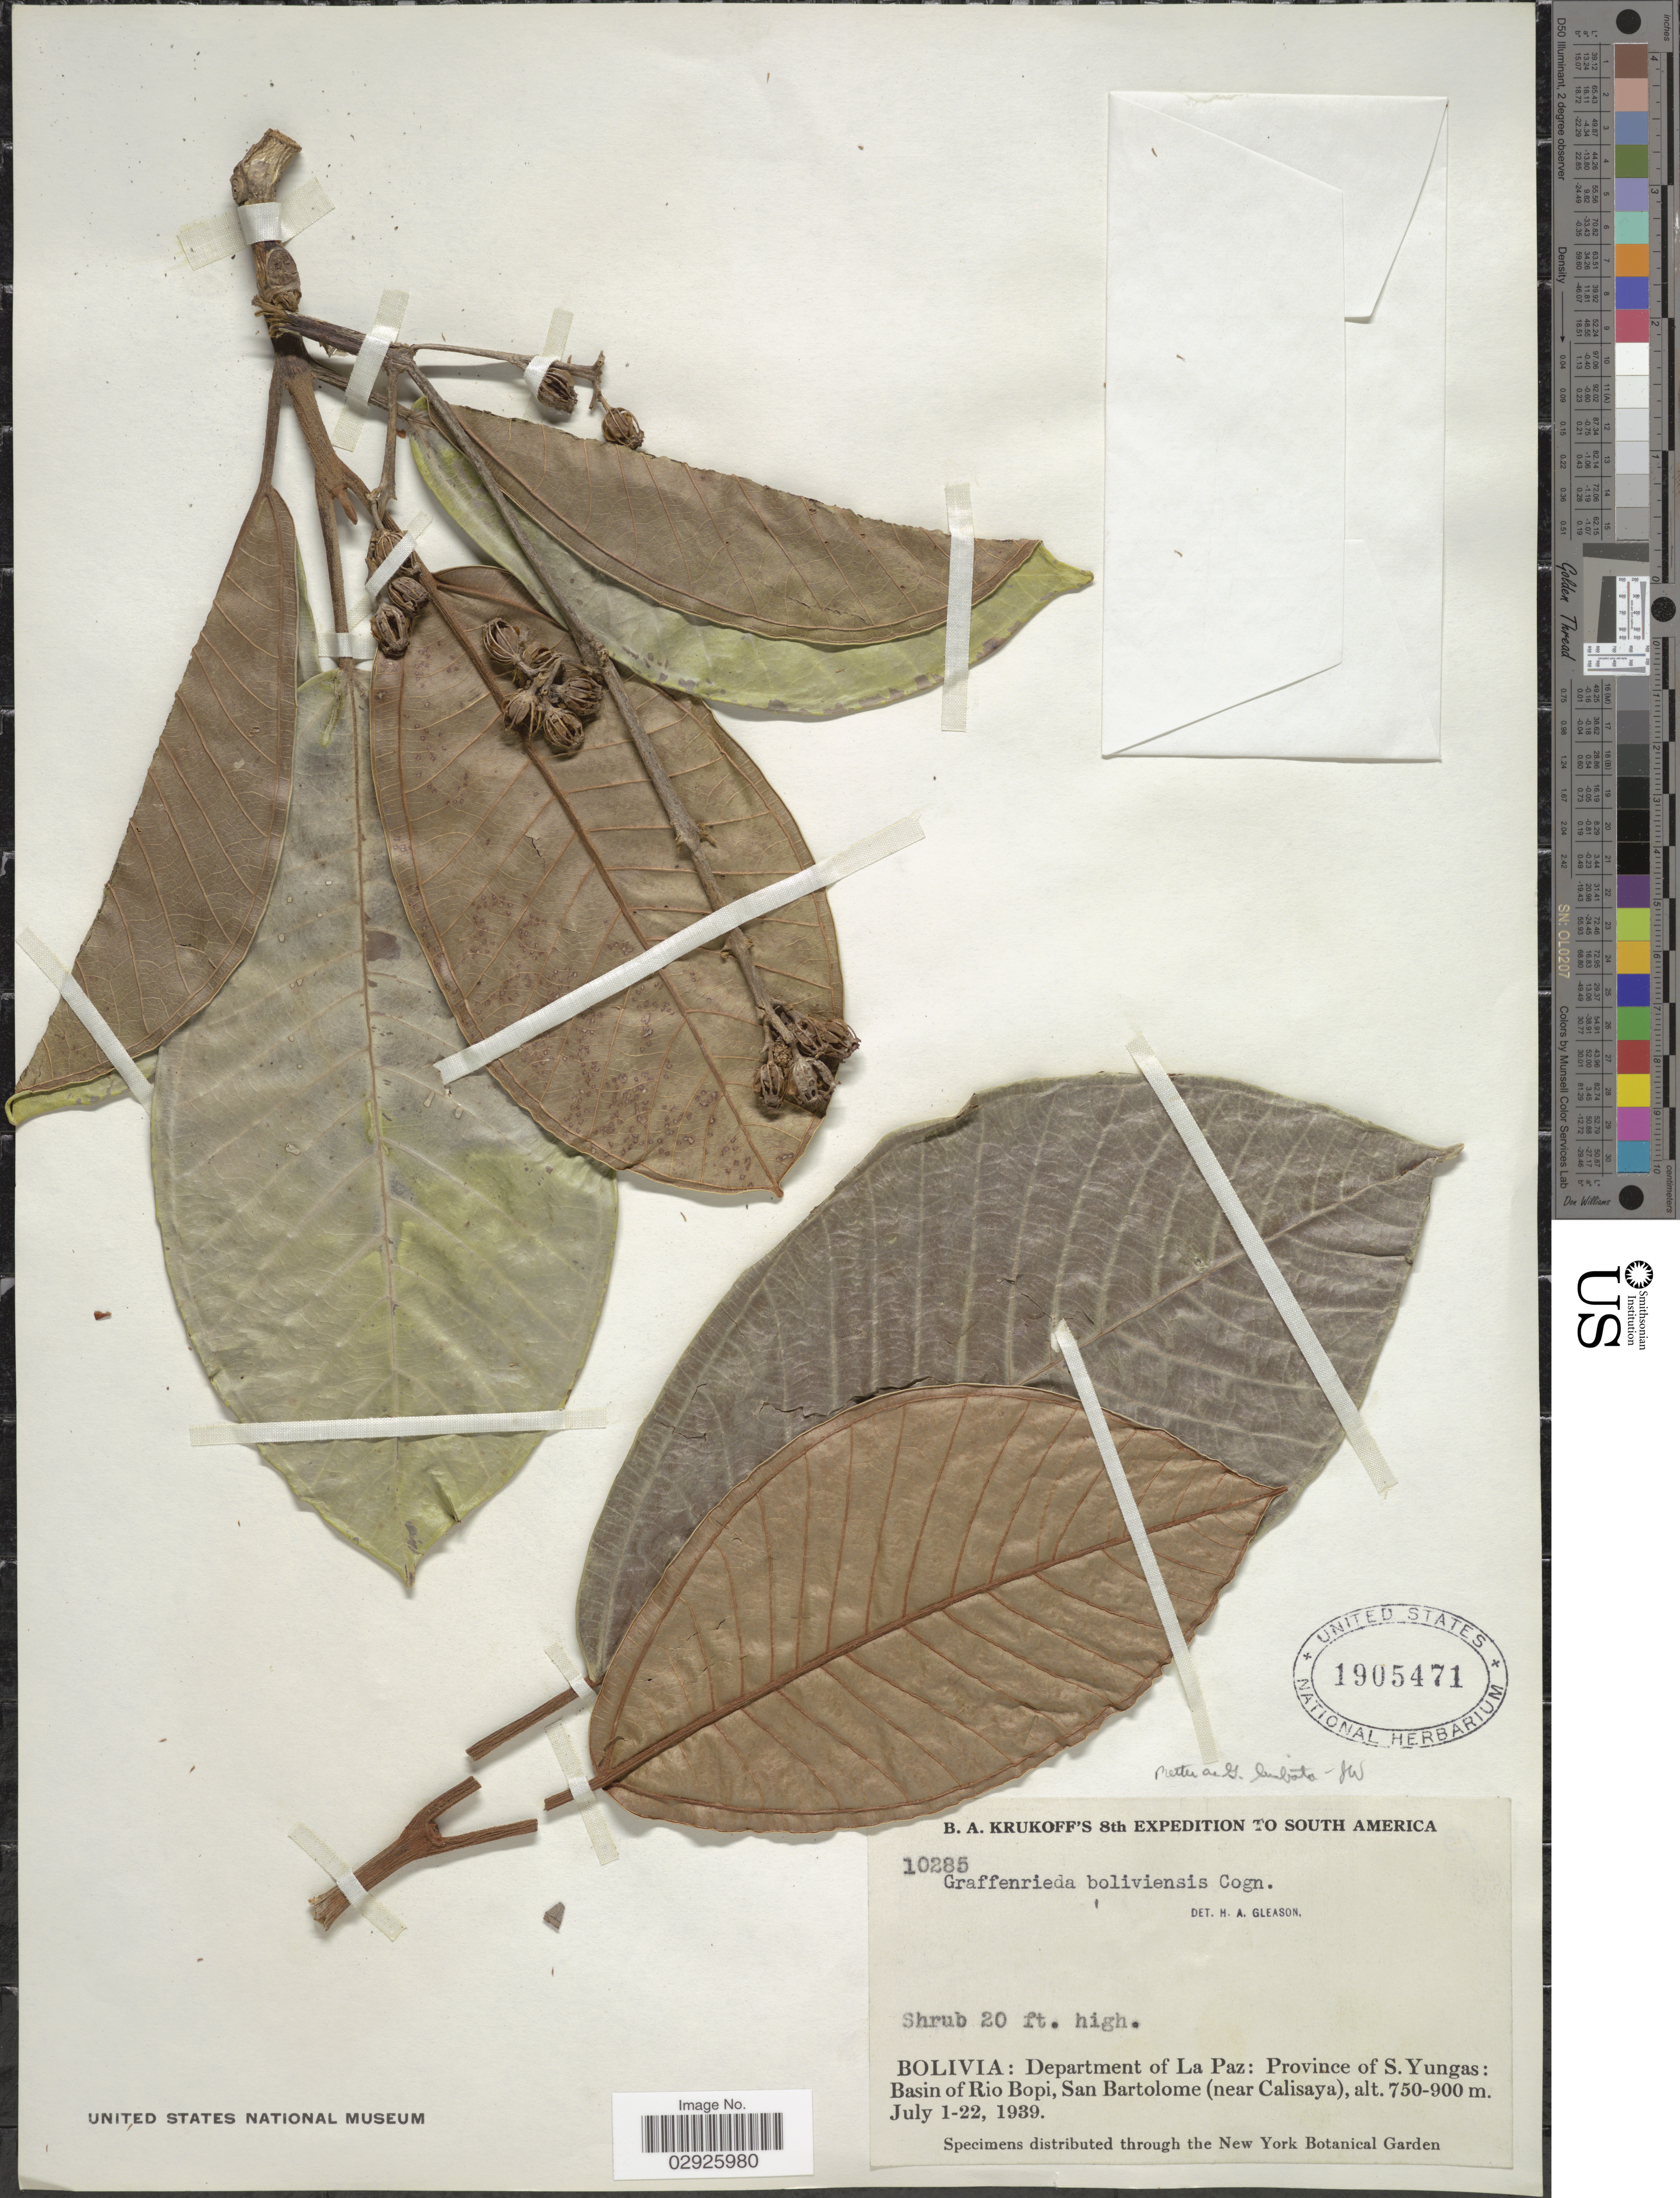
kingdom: Plantae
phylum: Tracheophyta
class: Magnoliopsida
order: Myrtales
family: Melastomataceae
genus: Graffenrieda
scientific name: Graffenrieda limbata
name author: Triana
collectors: B. A. Krukoff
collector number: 10285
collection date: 1939-07-01/1939-07-22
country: Bolivia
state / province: La Paz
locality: Department of La Paz: Province of S. Yungas: Basin of Rio Bopi, San Bartolome (near Calisaya).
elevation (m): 750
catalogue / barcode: US 1905471